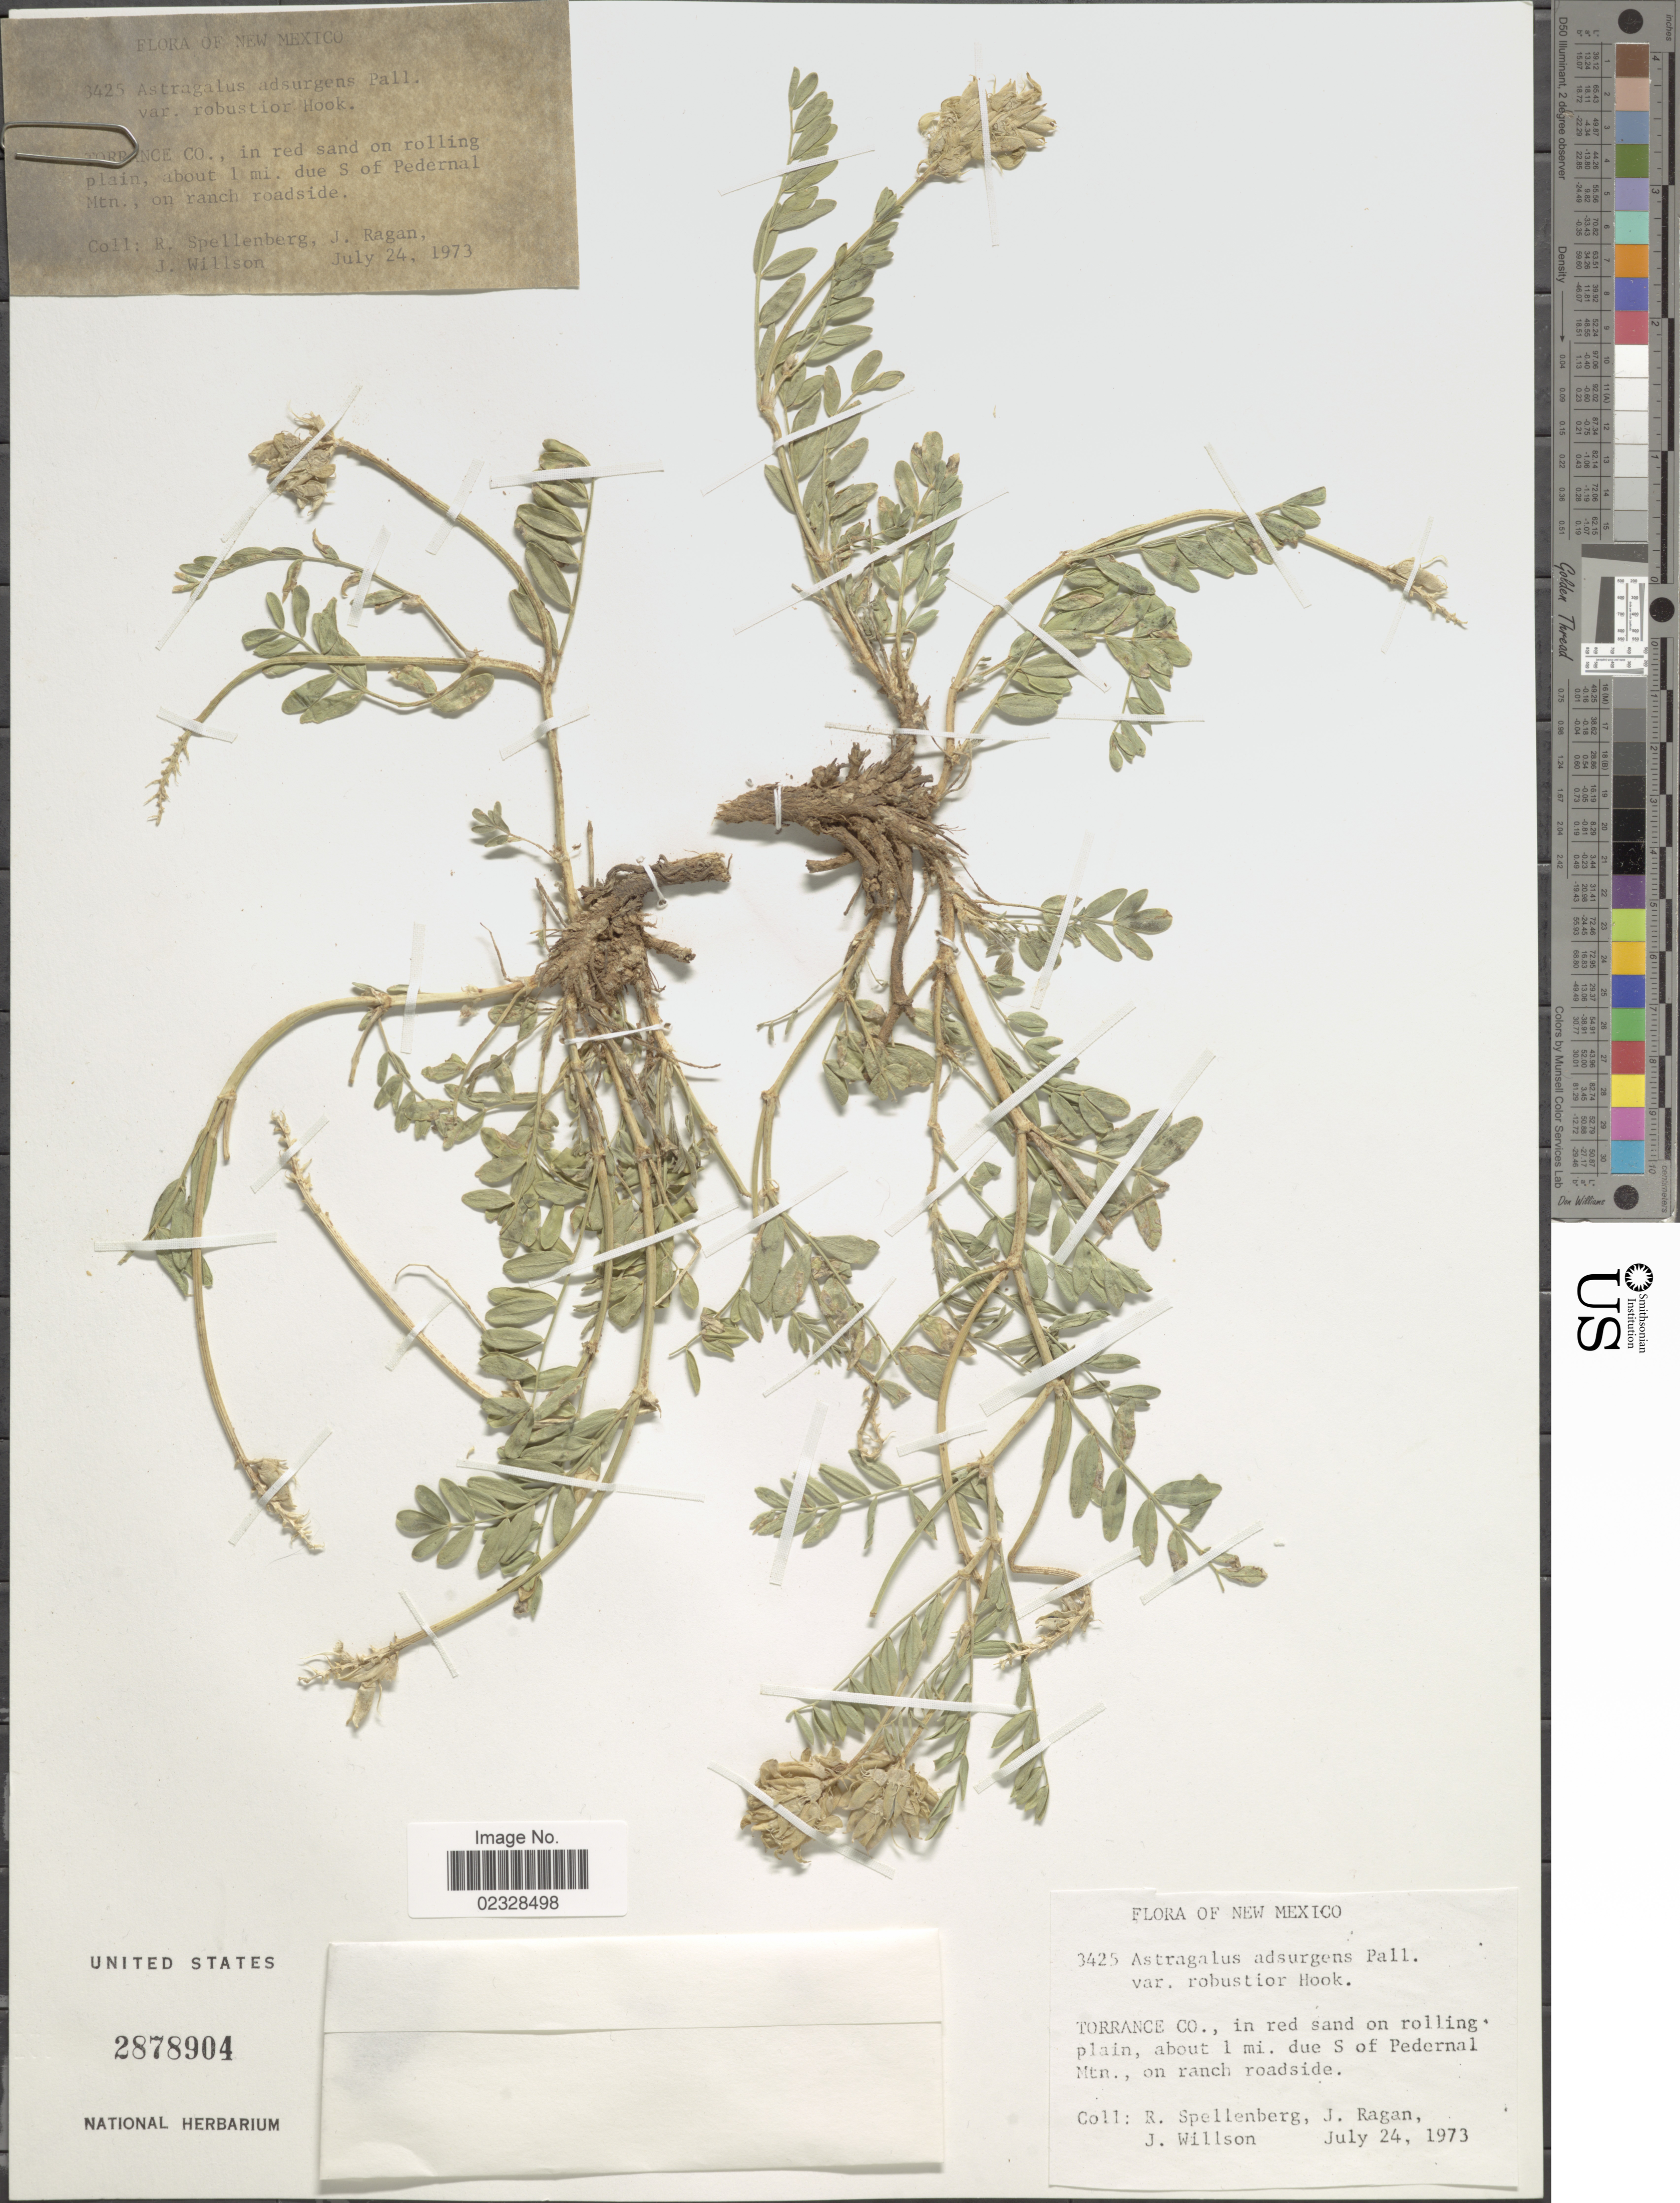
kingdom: Plantae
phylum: Tracheophyta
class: Magnoliopsida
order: Fabales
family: Fabaceae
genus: Astragalus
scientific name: Astragalus adsurgens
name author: Pall.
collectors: R. Spellenberg, J. Ragan & J. Willson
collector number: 3425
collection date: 1973-07-24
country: United States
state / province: New Mexico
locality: Torrance Co., in red sand on rolling plain, about 1 mi. due S of Pedernal Mtn., on ranch roadside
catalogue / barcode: US 2878904